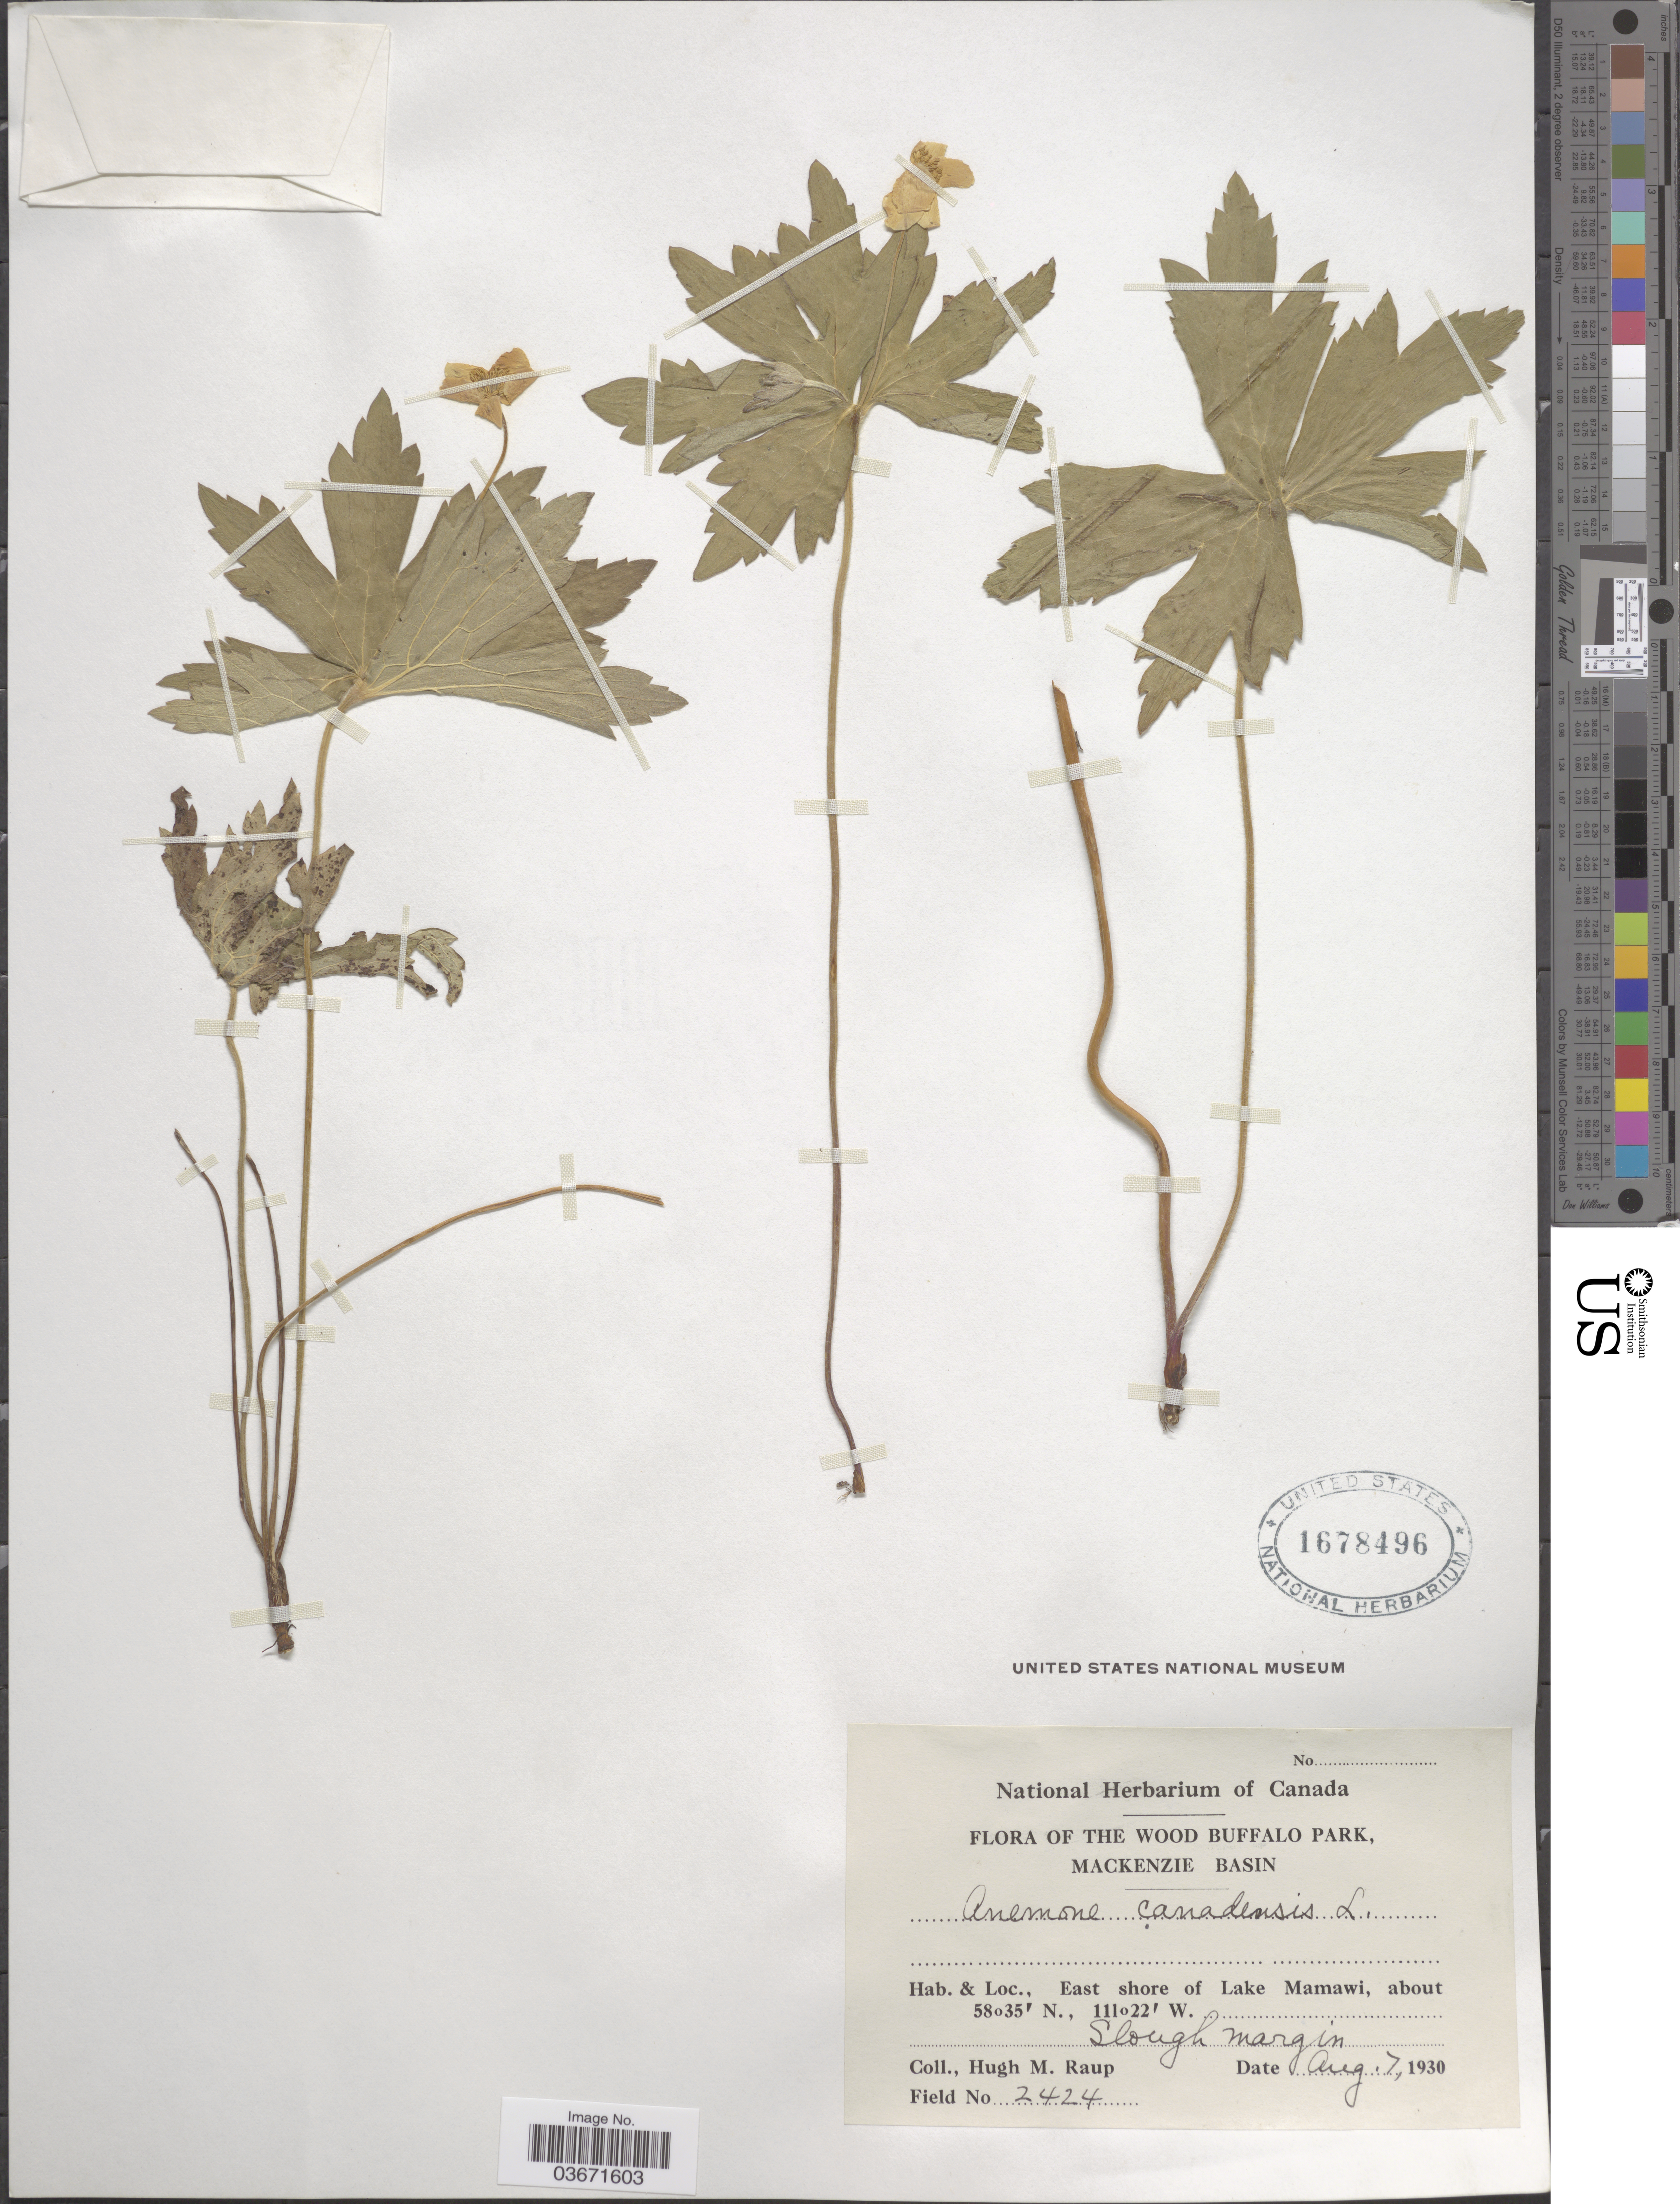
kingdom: Plantae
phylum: Tracheophyta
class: Magnoliopsida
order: Ranunculales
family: Ranunculaceae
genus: Anemone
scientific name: Anemone canadensis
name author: L.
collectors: H. Raup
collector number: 2424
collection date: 1930-08-07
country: Canada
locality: The Wood Buffalo Park, Mackenzie Basin. East shore of Lake Mamawi.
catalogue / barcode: US 1678496